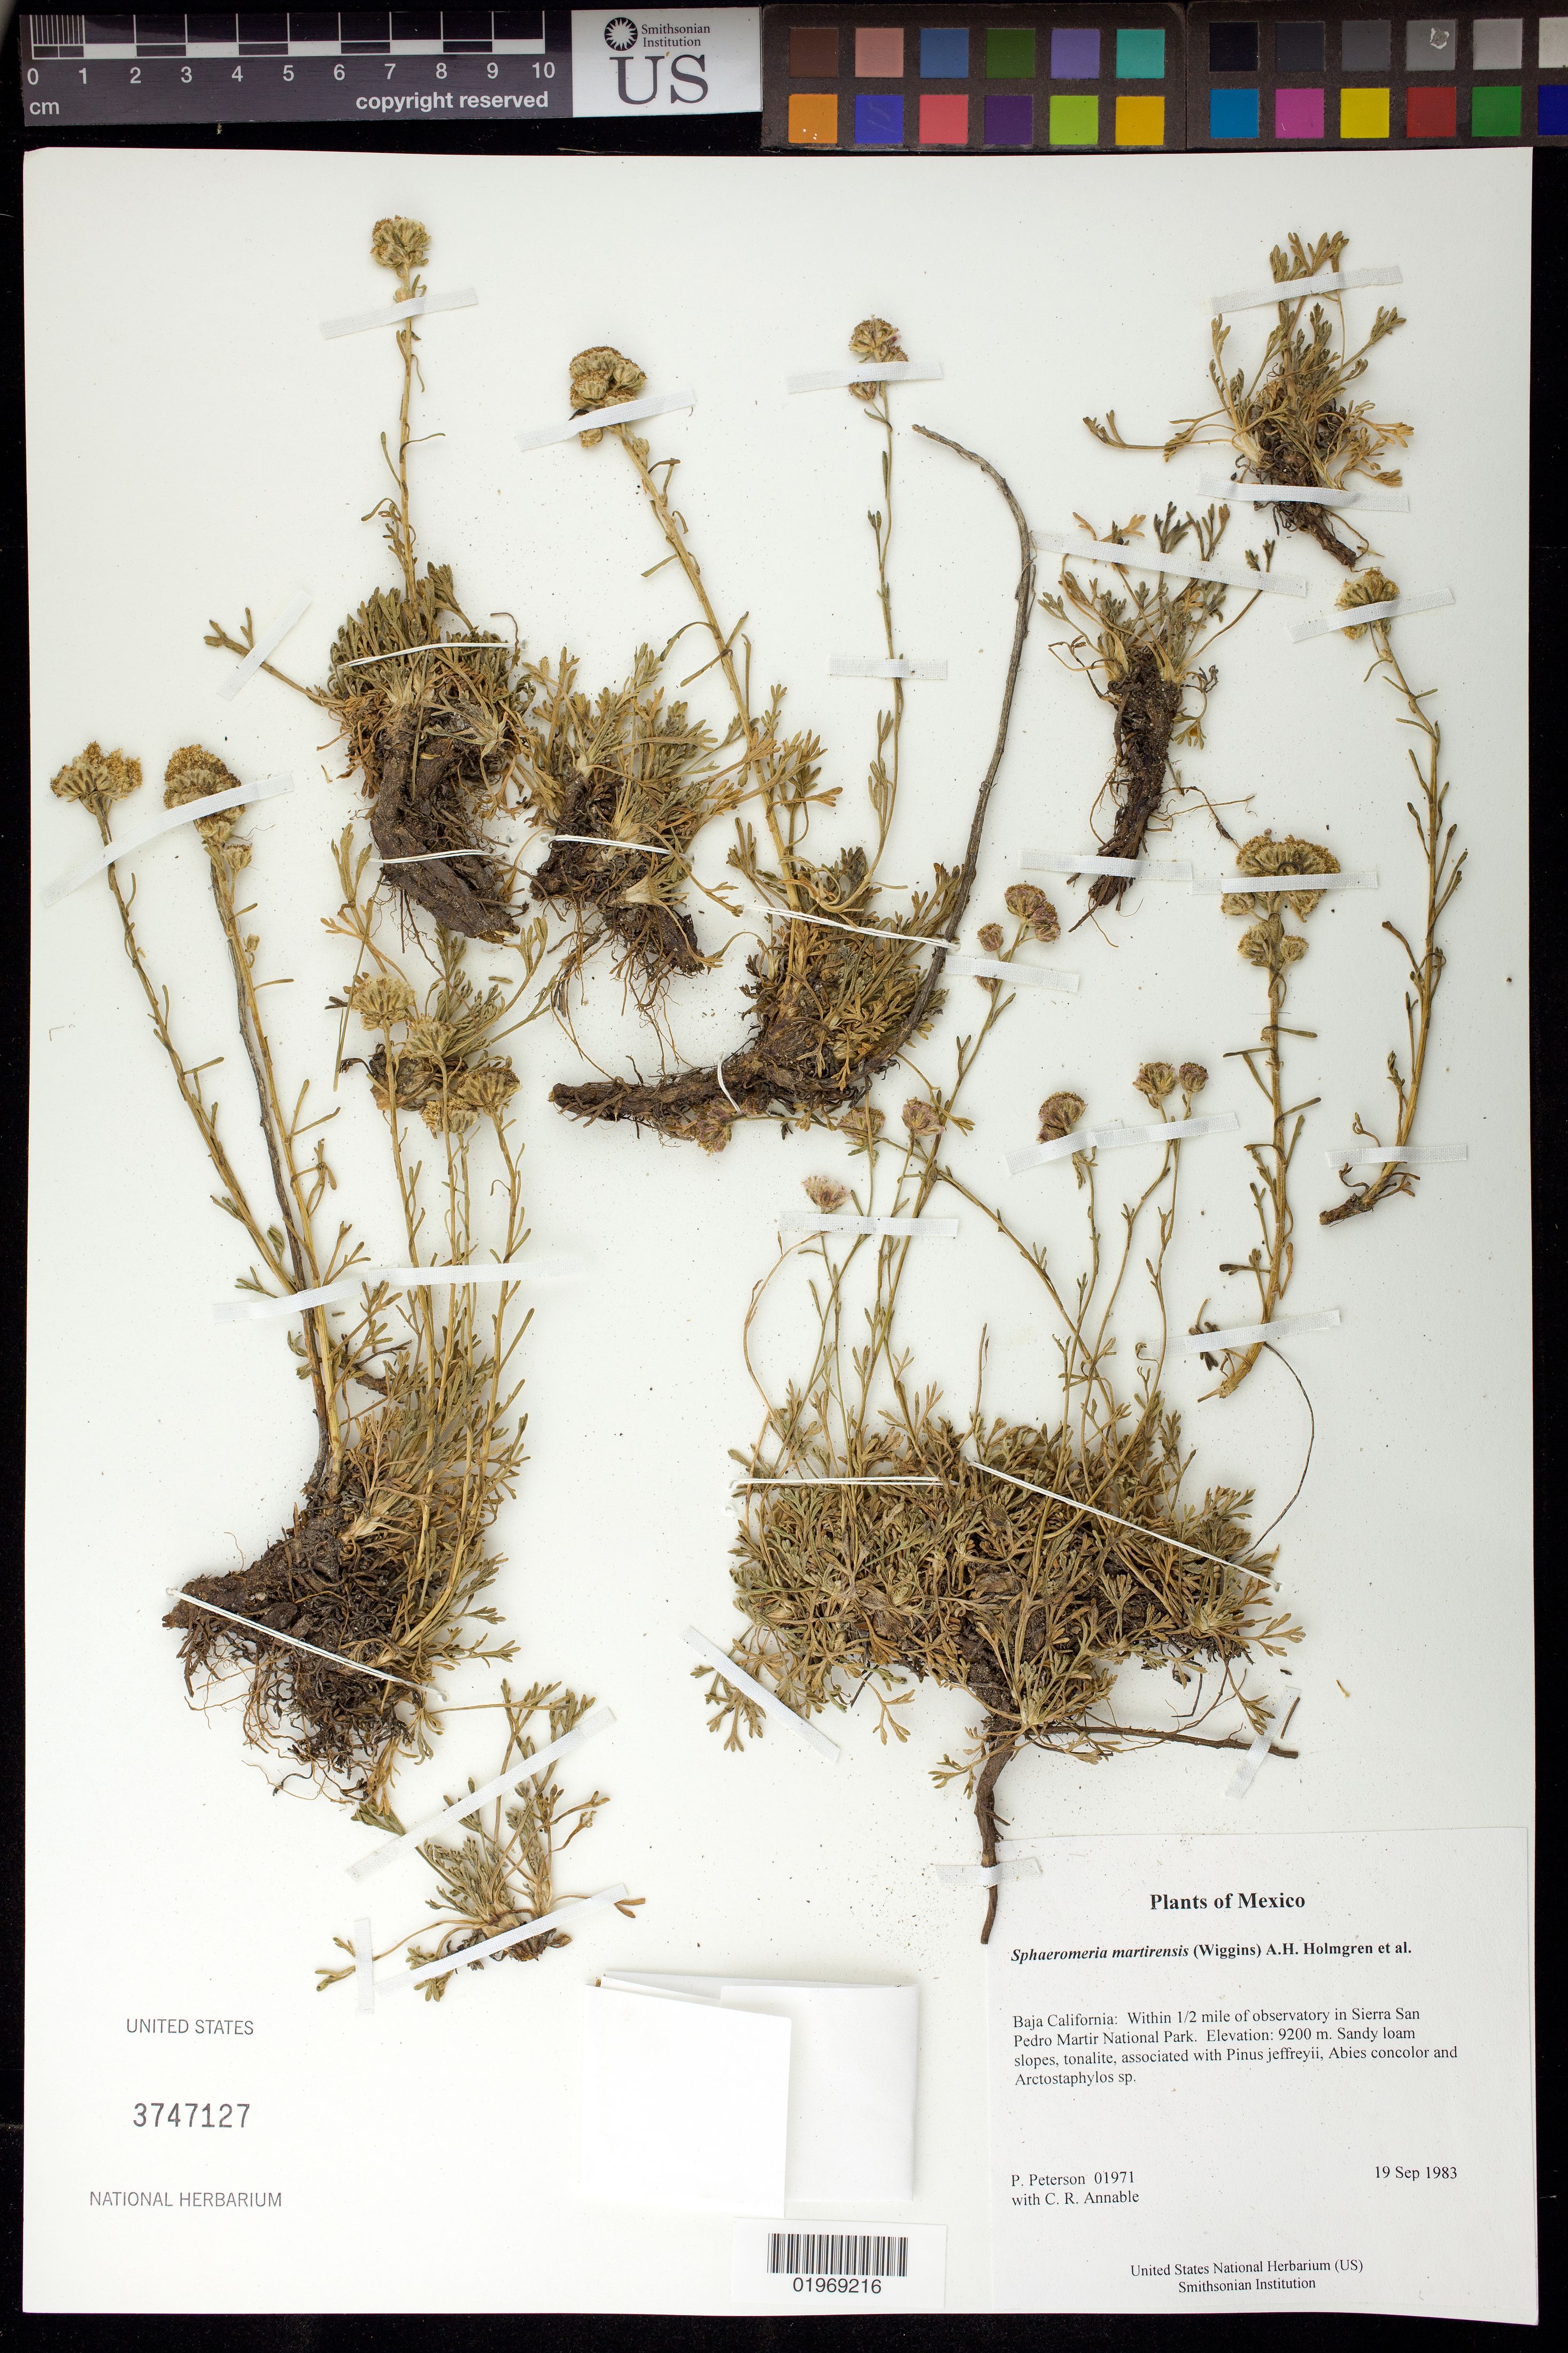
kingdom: Plantae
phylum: Tracheophyta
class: Magnoliopsida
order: Asterales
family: Asteraceae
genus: Sphaeromeria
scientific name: Sphaeromeria martirensis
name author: (Wiggins) A.H. Holmgren et al.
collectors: P. M. Peterson & C. R. Annable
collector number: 01971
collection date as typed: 19 Sep 1983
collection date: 1983-09-19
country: Mexico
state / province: Baja California Norte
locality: Within 1/2 mile of observatory in Sierra San Pedro Martir National Park.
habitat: Sandy loam slopes, tonalite, associated with Pinus jeffreyii, Abies concolor and Arctostaphylos sp.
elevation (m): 9200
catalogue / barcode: US 3747127